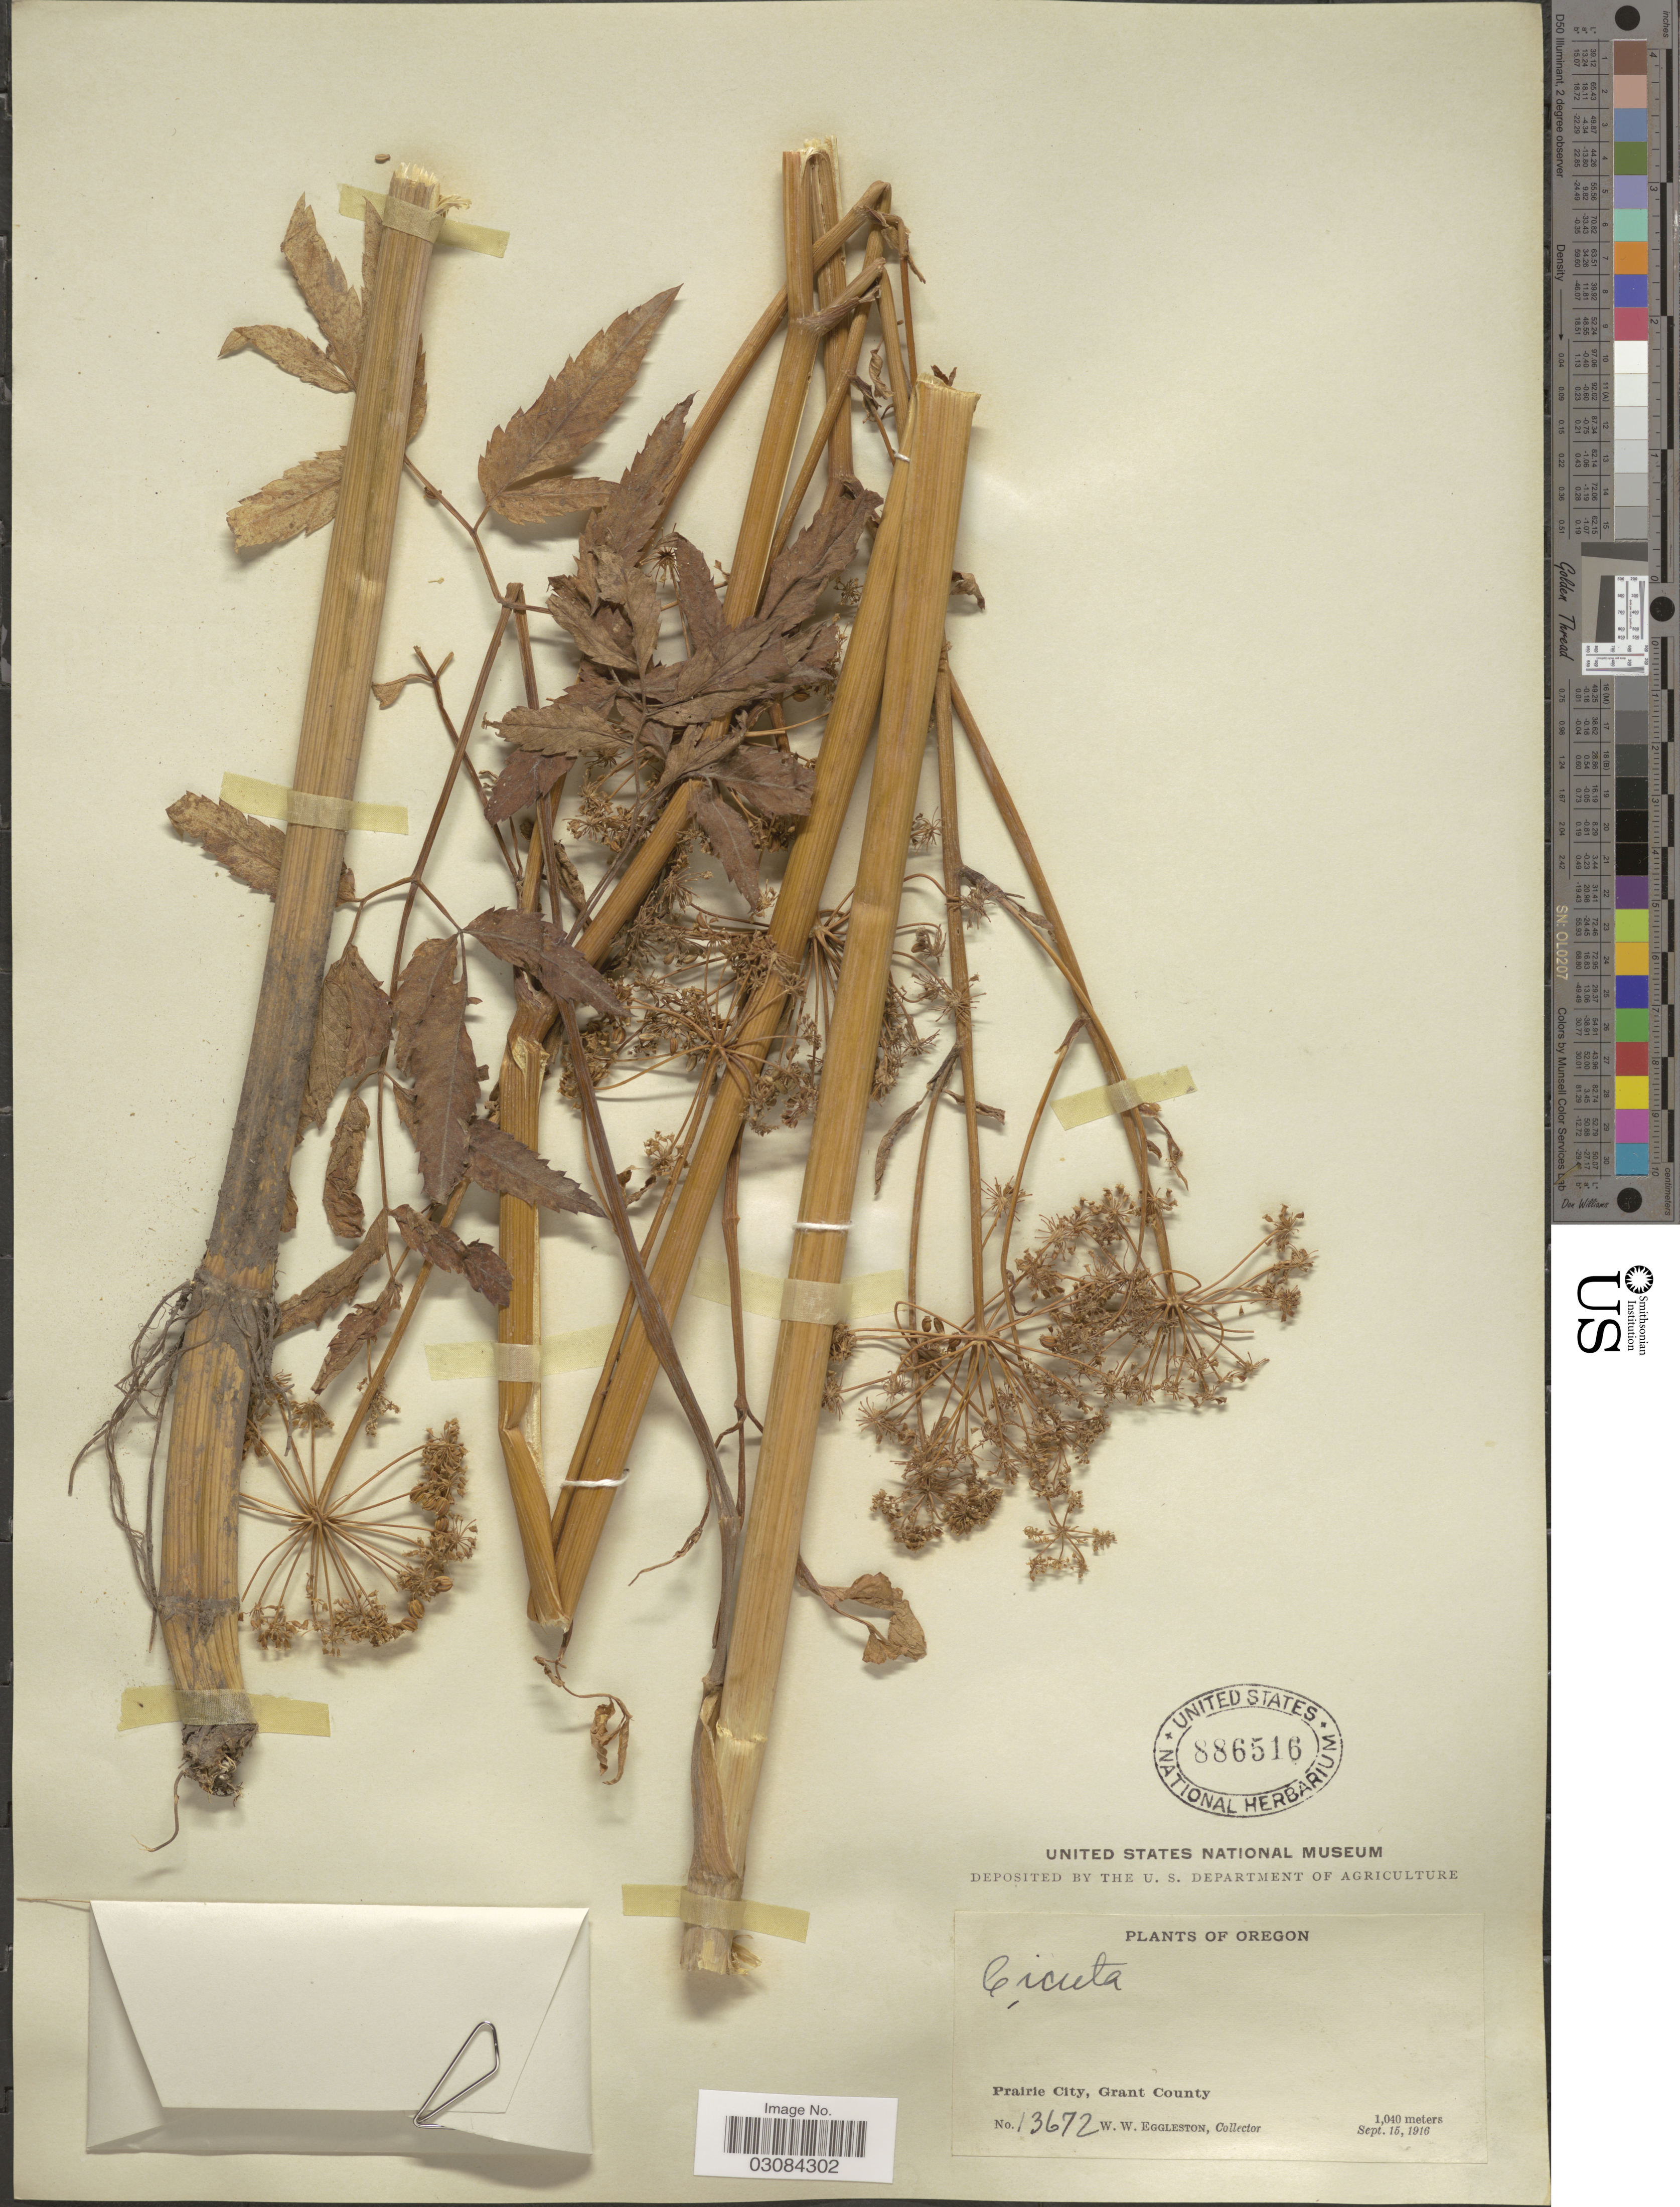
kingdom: Plantae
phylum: Tracheophyta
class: Magnoliopsida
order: Apiales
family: Apiaceae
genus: Cicuta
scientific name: Cicuta douglasii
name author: (DC.) J.M. Coult. & Rose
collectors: W. W. Eggleston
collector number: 13672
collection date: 1916-09-15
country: United States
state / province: Oregon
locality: Prairie City, Grant County.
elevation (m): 1040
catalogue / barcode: US 886516